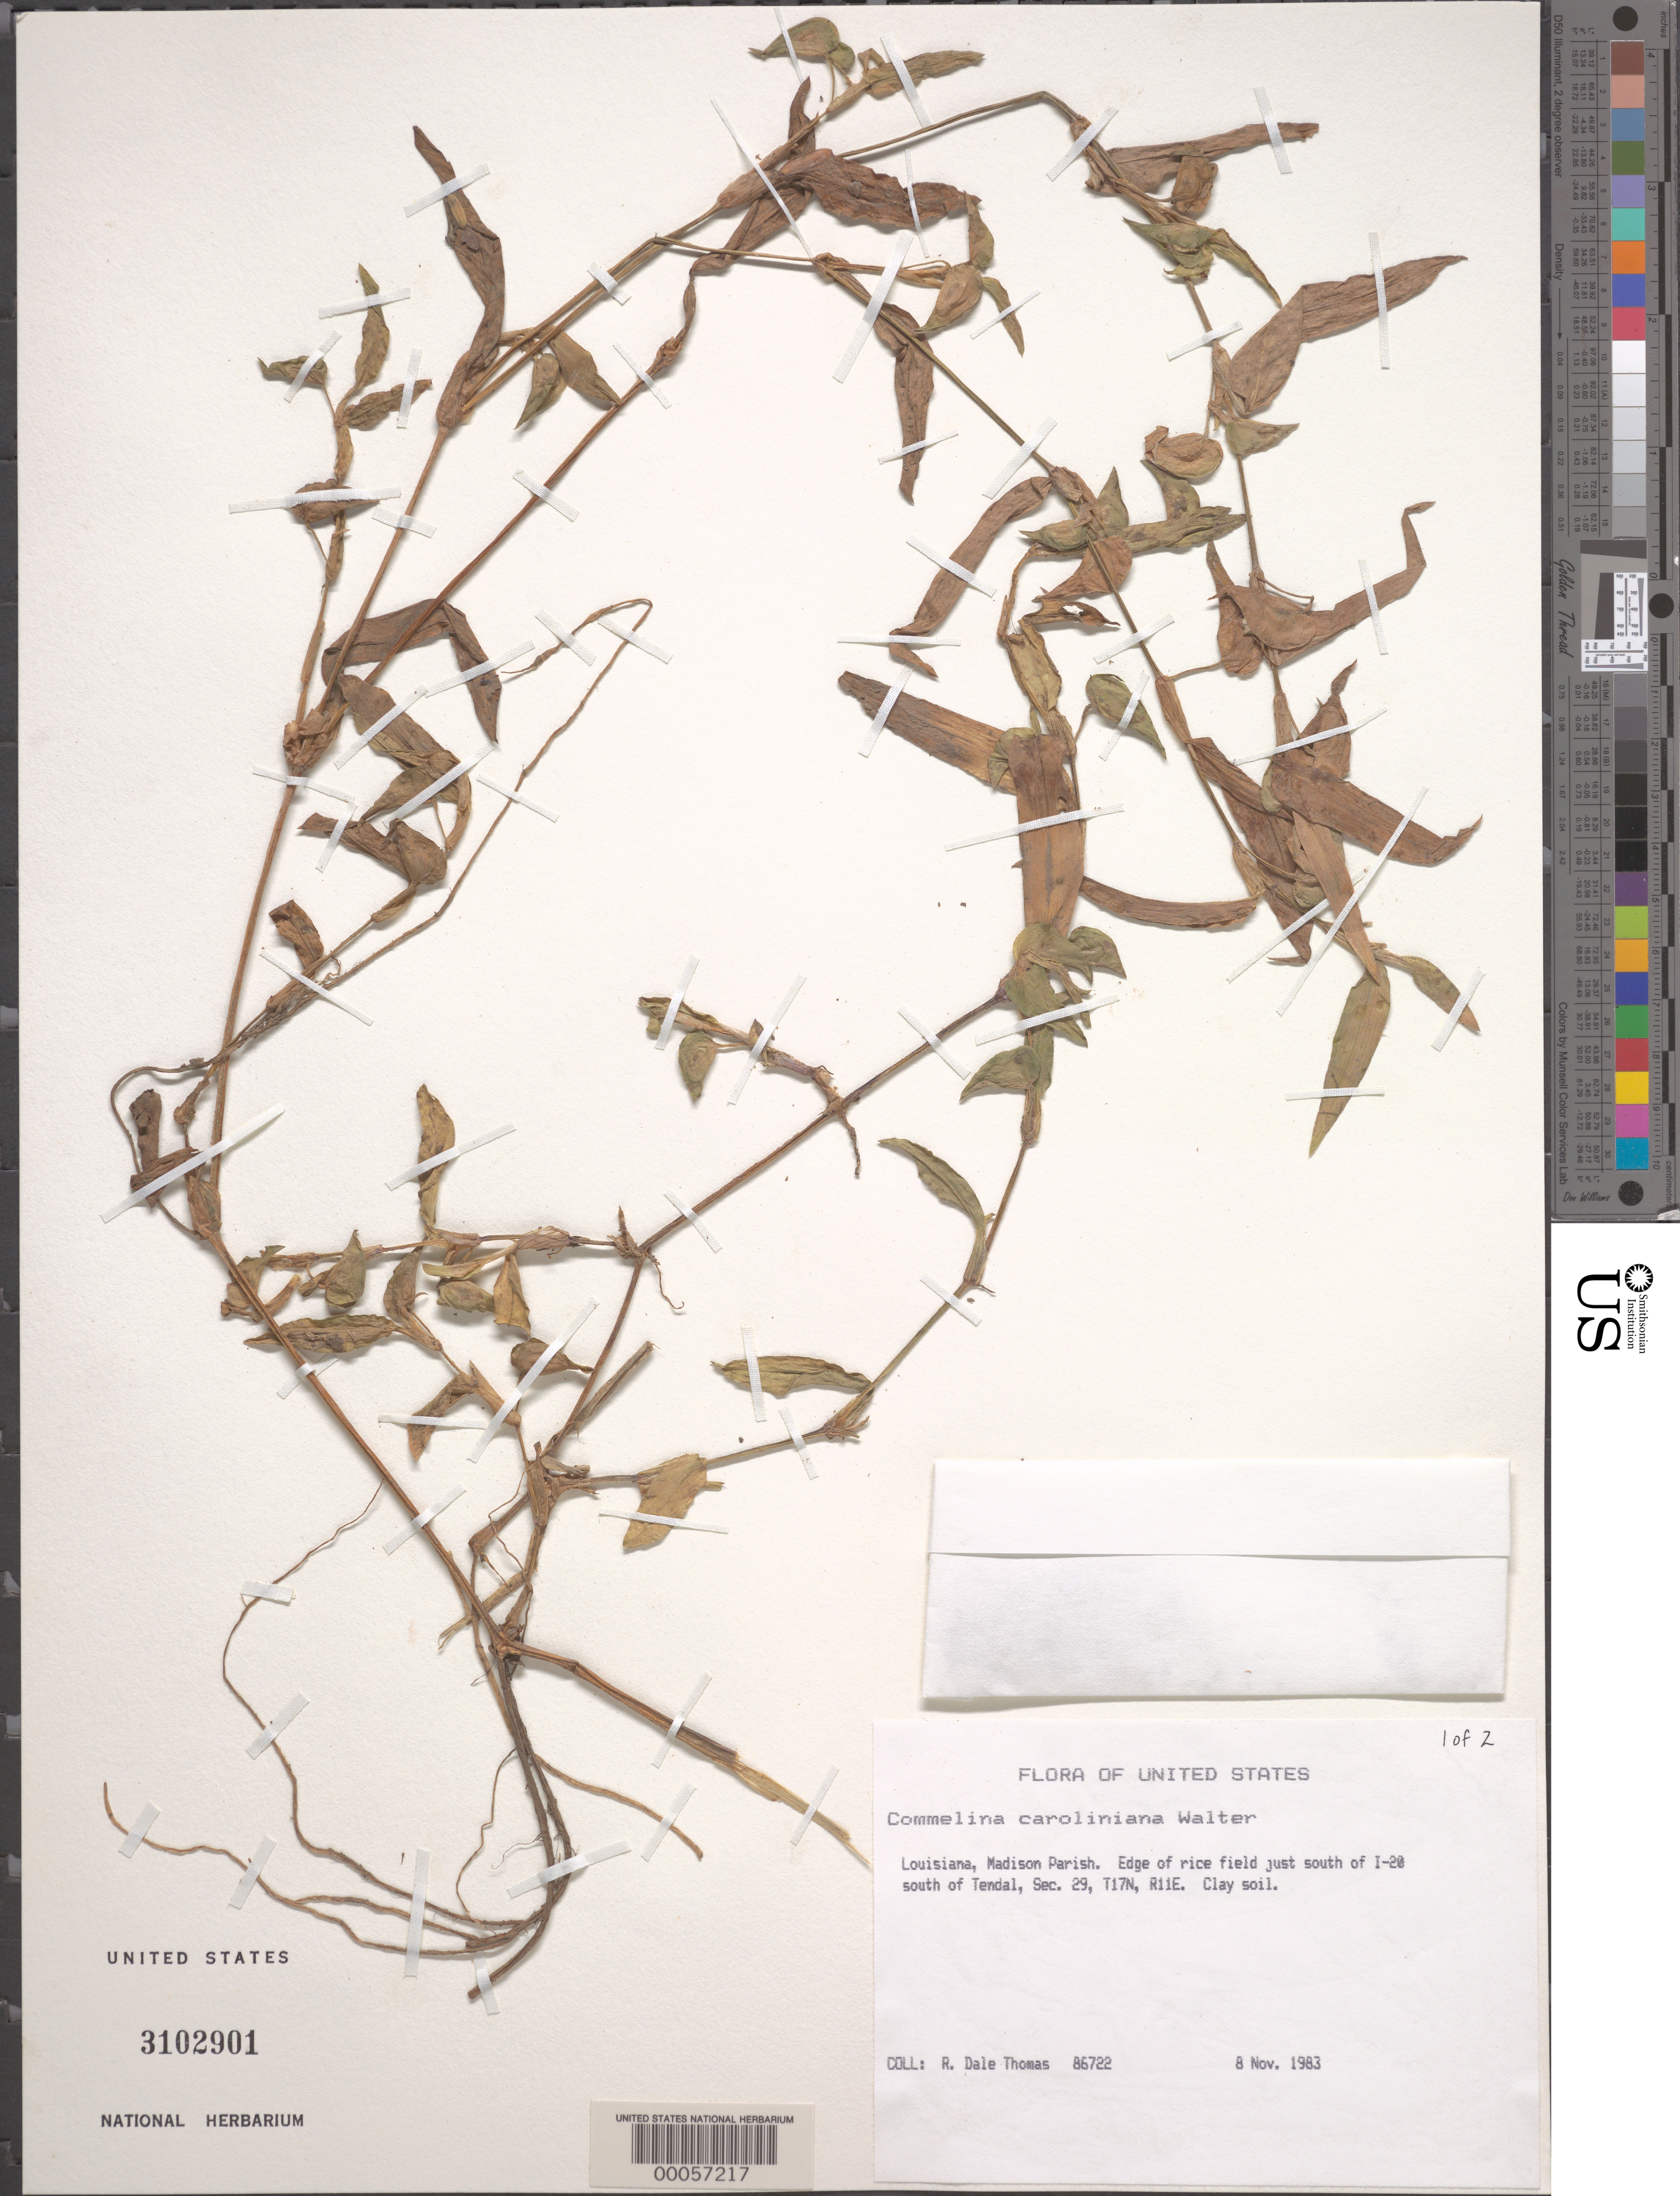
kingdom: Plantae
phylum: Tracheophyta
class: Liliopsida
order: Commelinales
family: Commelinaceae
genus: Commelina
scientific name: Commelina caroliniana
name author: Walter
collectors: R. Thomas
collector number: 86722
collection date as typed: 08 Nov 1983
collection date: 1983-11-08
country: United States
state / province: Louisiana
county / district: Madison Parish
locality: Just s of i-20 s of tendal; sec. 29, t17n, r11e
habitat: Edge of rice field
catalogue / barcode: US 3102901